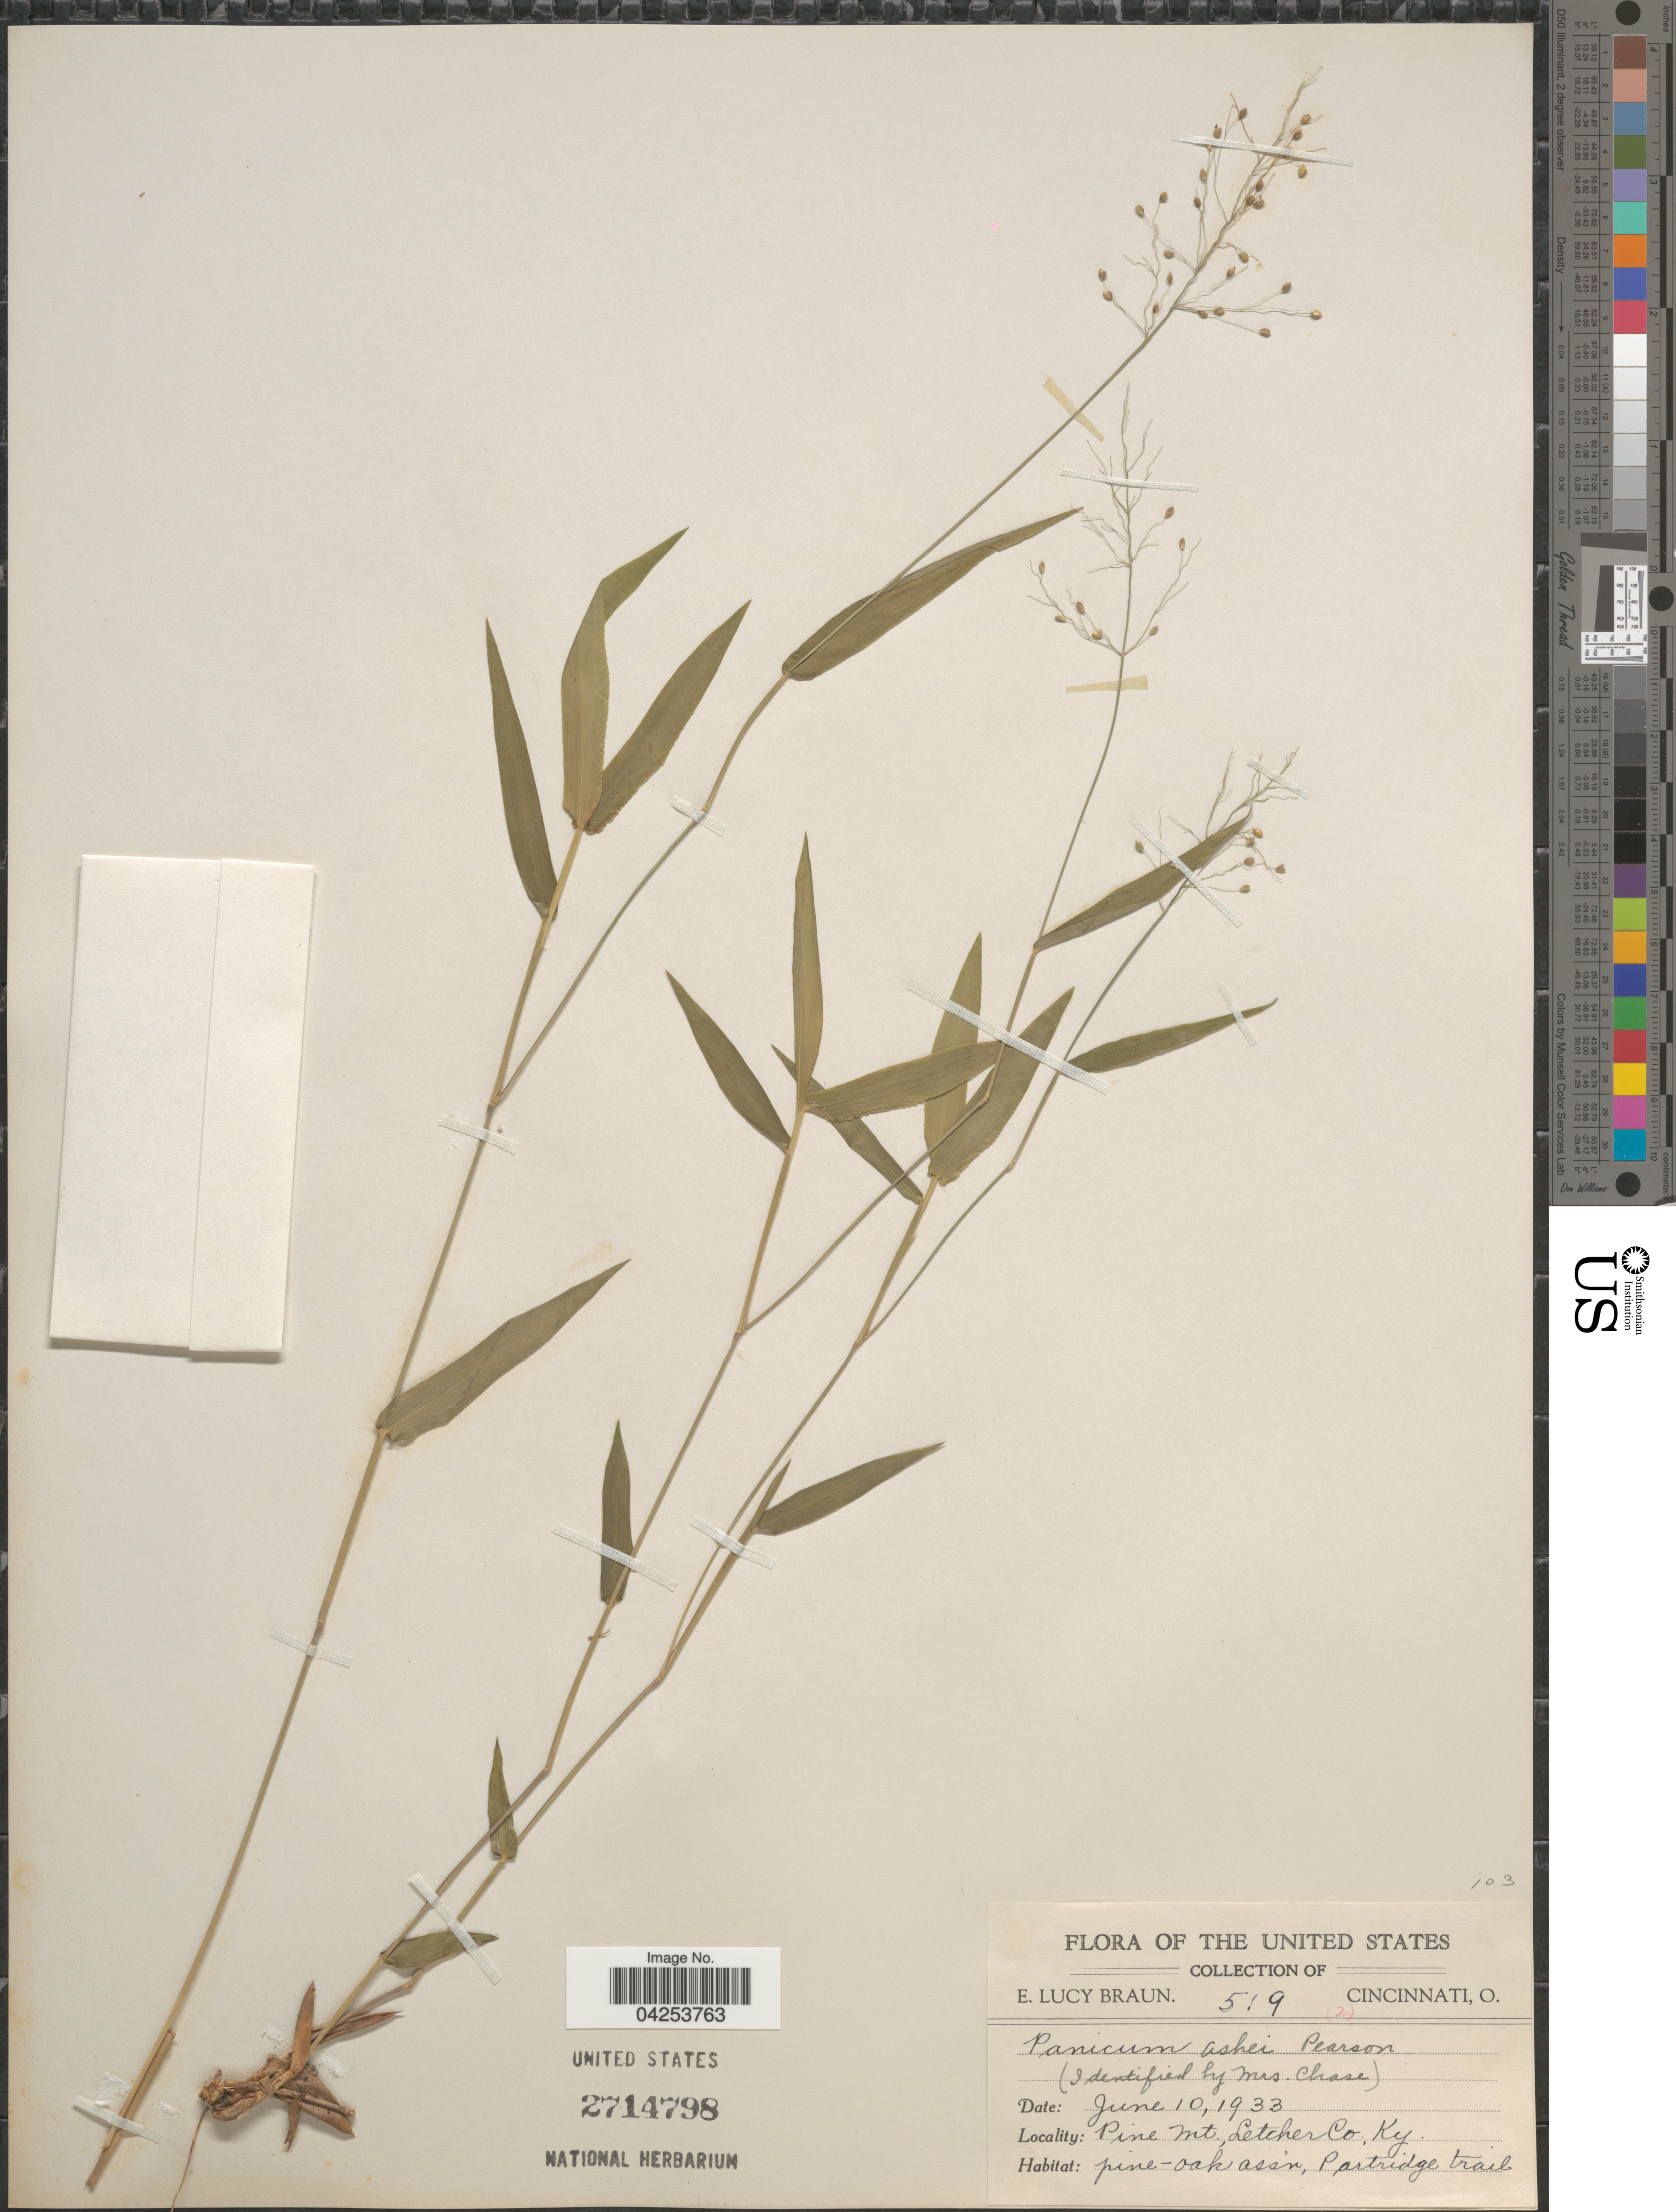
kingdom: Plantae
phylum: Tracheophyta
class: Liliopsida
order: Poales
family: Poaceae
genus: Dichanthelium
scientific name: Dichanthelium commutatum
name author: (Schult.) Gould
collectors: E. L. Braun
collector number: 519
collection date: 1933-06-10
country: United States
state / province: Kentucky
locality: Pine Mt., Letcher Co. Partridge trail.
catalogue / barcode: US 2714798